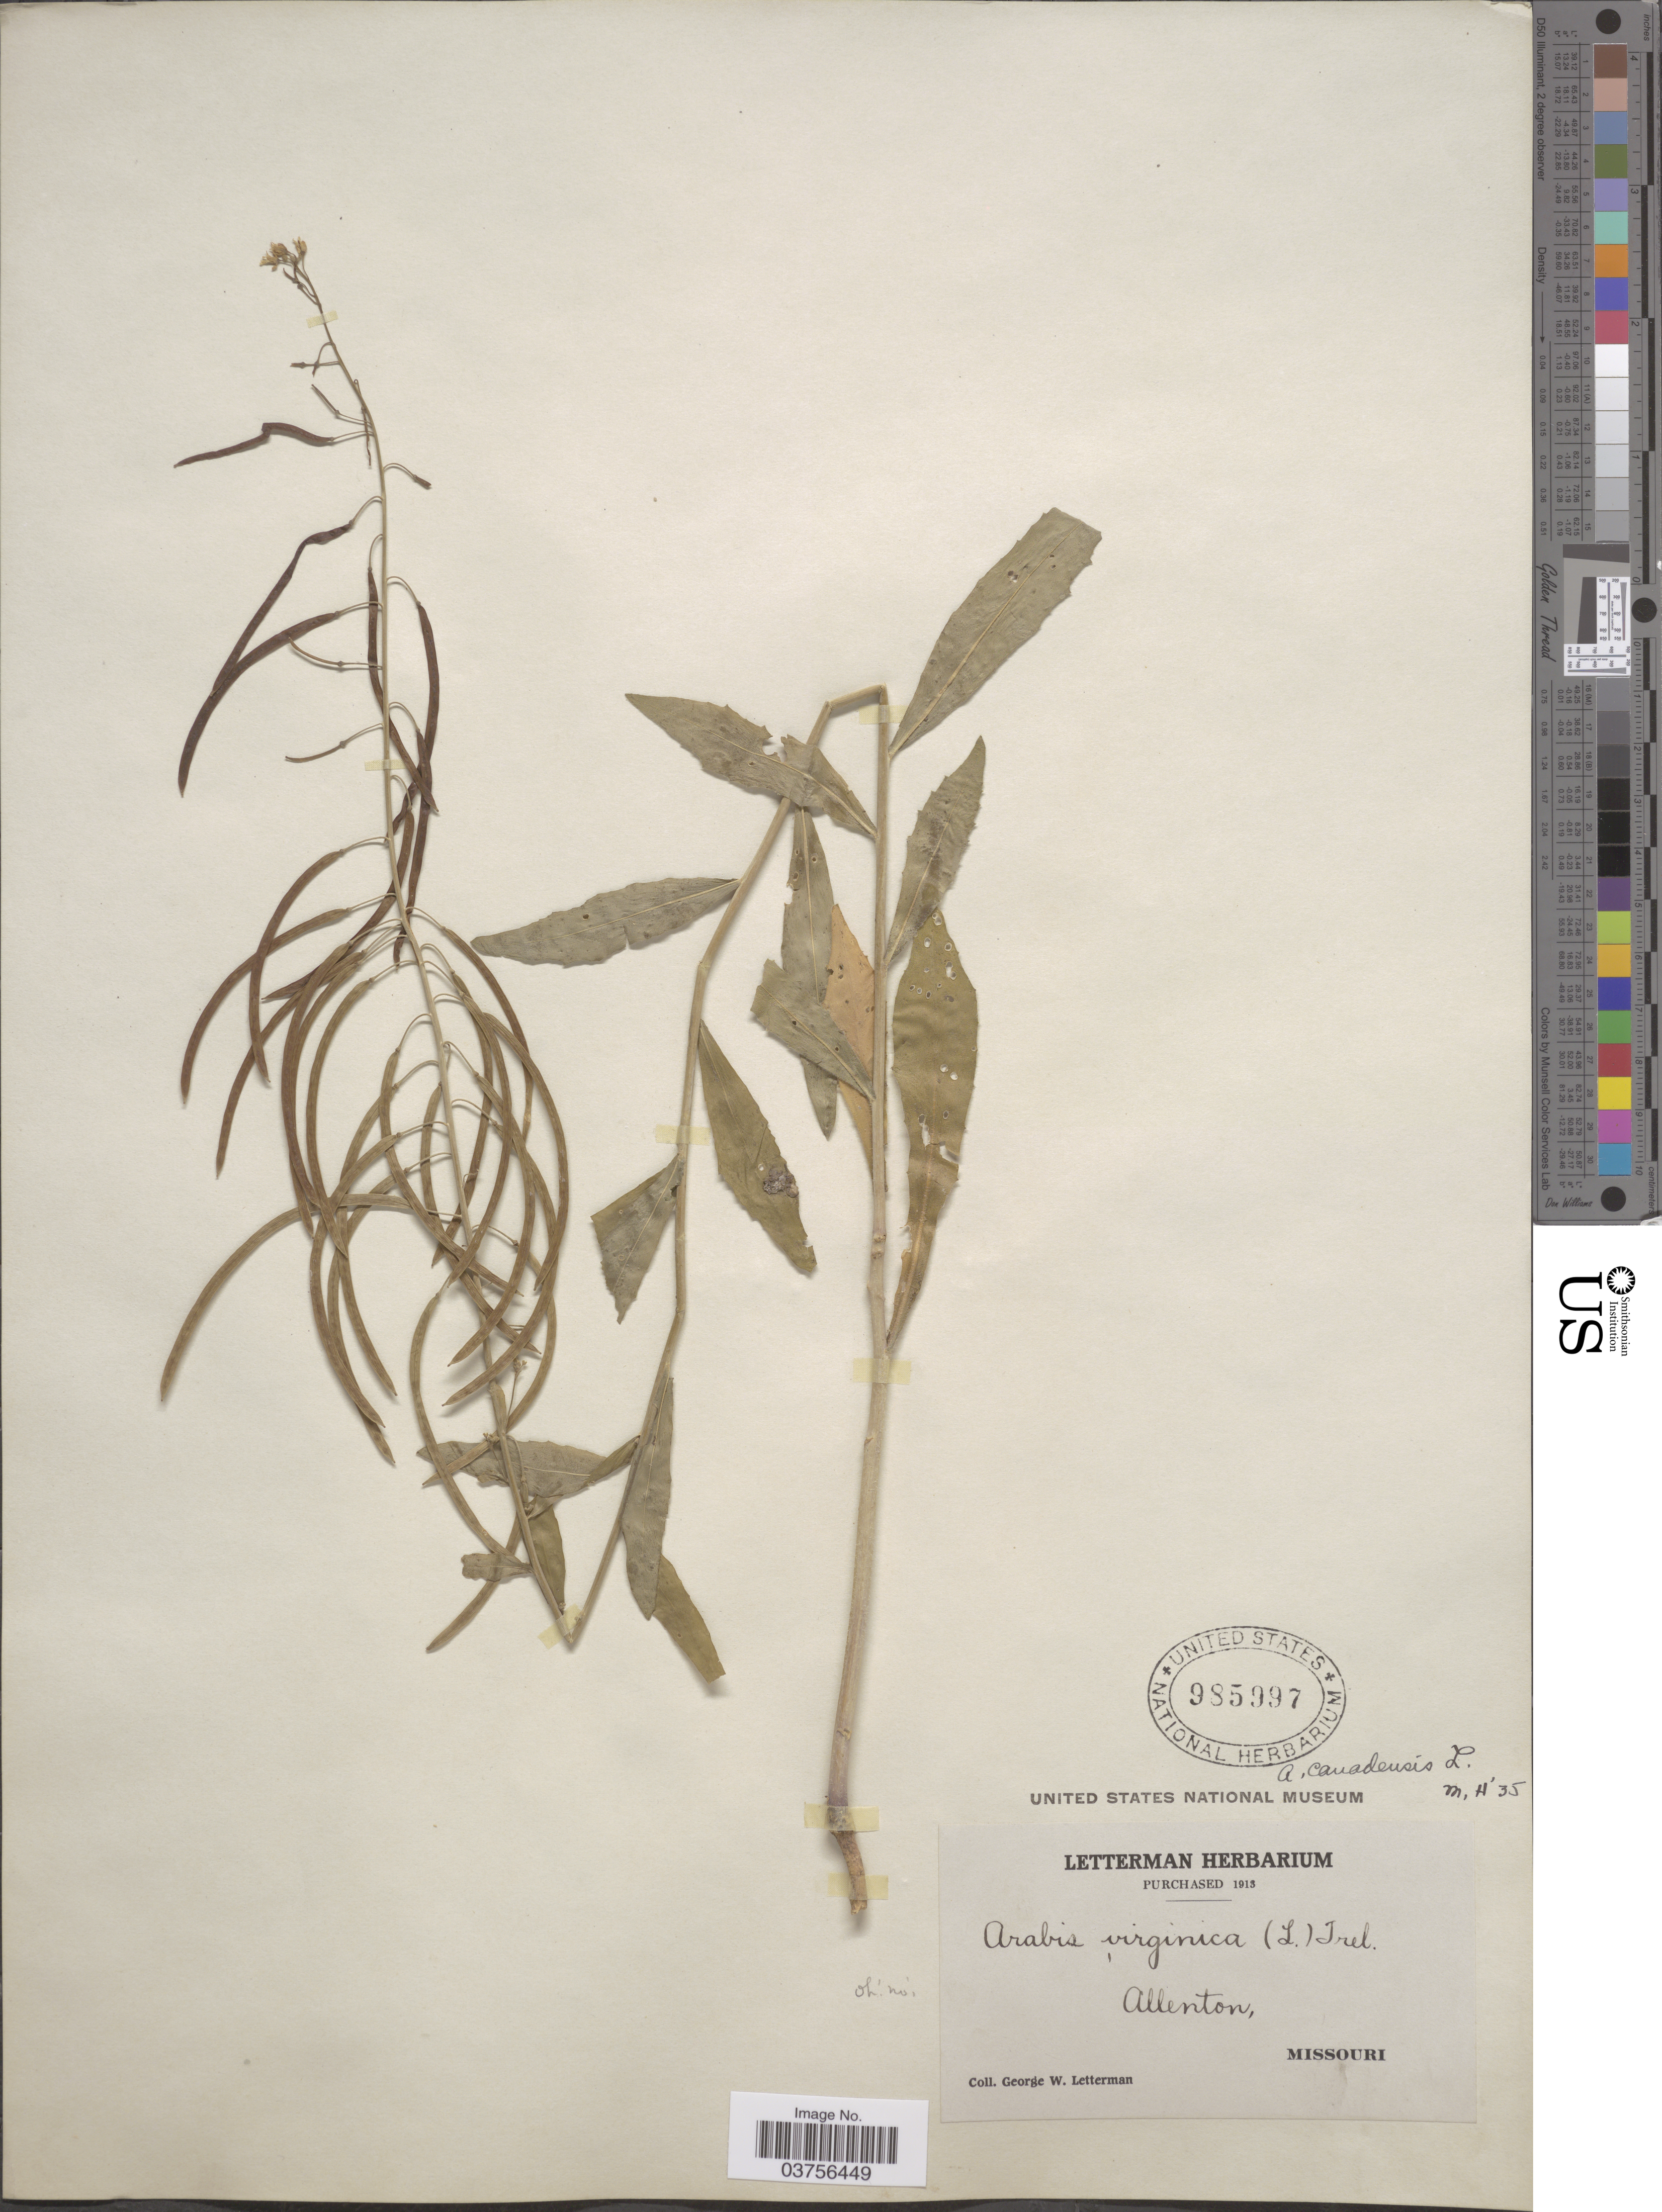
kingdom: Plantae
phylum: Tracheophyta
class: Magnoliopsida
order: Brassicales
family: Brassicaceae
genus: Arabis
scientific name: Arabis canadensis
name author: L.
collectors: G. W. Letterman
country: United States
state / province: Missouri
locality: Allenton.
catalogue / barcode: US 985997